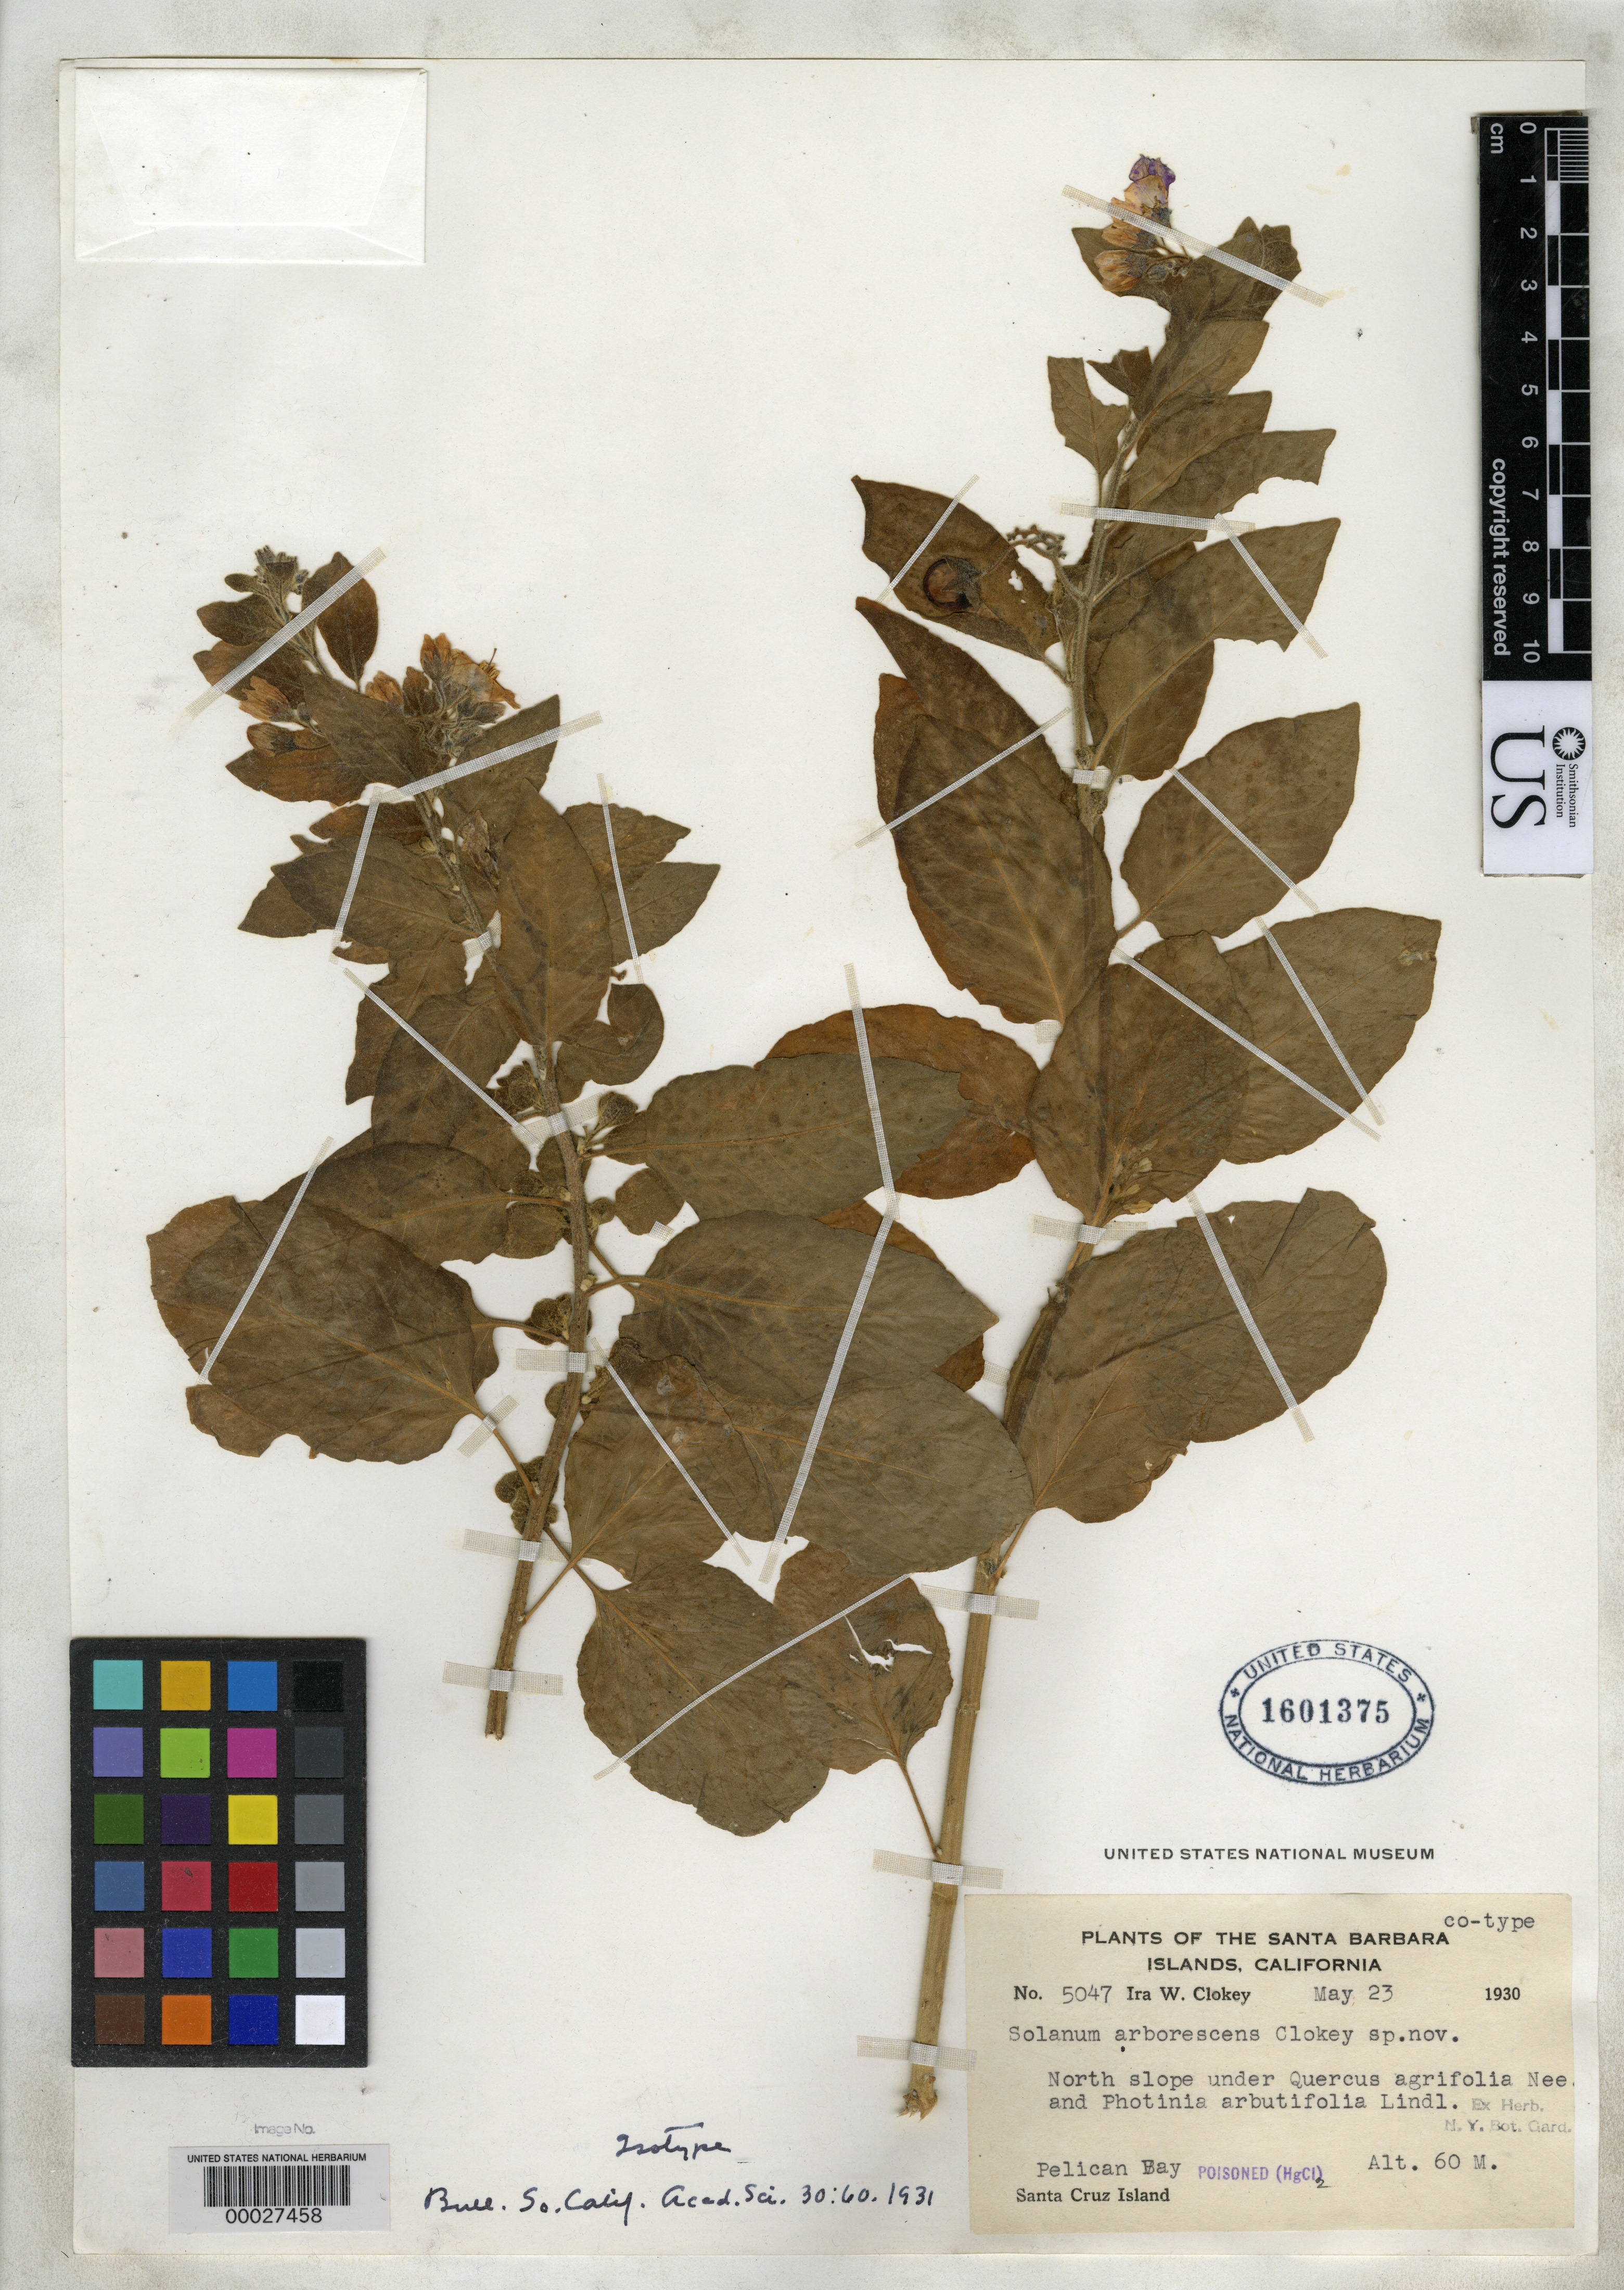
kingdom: Plantae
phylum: Tracheophyta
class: Magnoliopsida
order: Solanales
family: Solanaceae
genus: Solanum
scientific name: Solanum arborescens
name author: Clokey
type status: Isotype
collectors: I. W. Clokey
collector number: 5047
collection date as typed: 23 May 1930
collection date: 1930-05-23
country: United States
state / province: California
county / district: Santa Barbara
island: Santa Cruz Island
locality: Pelican Bay.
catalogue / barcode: US 1601375